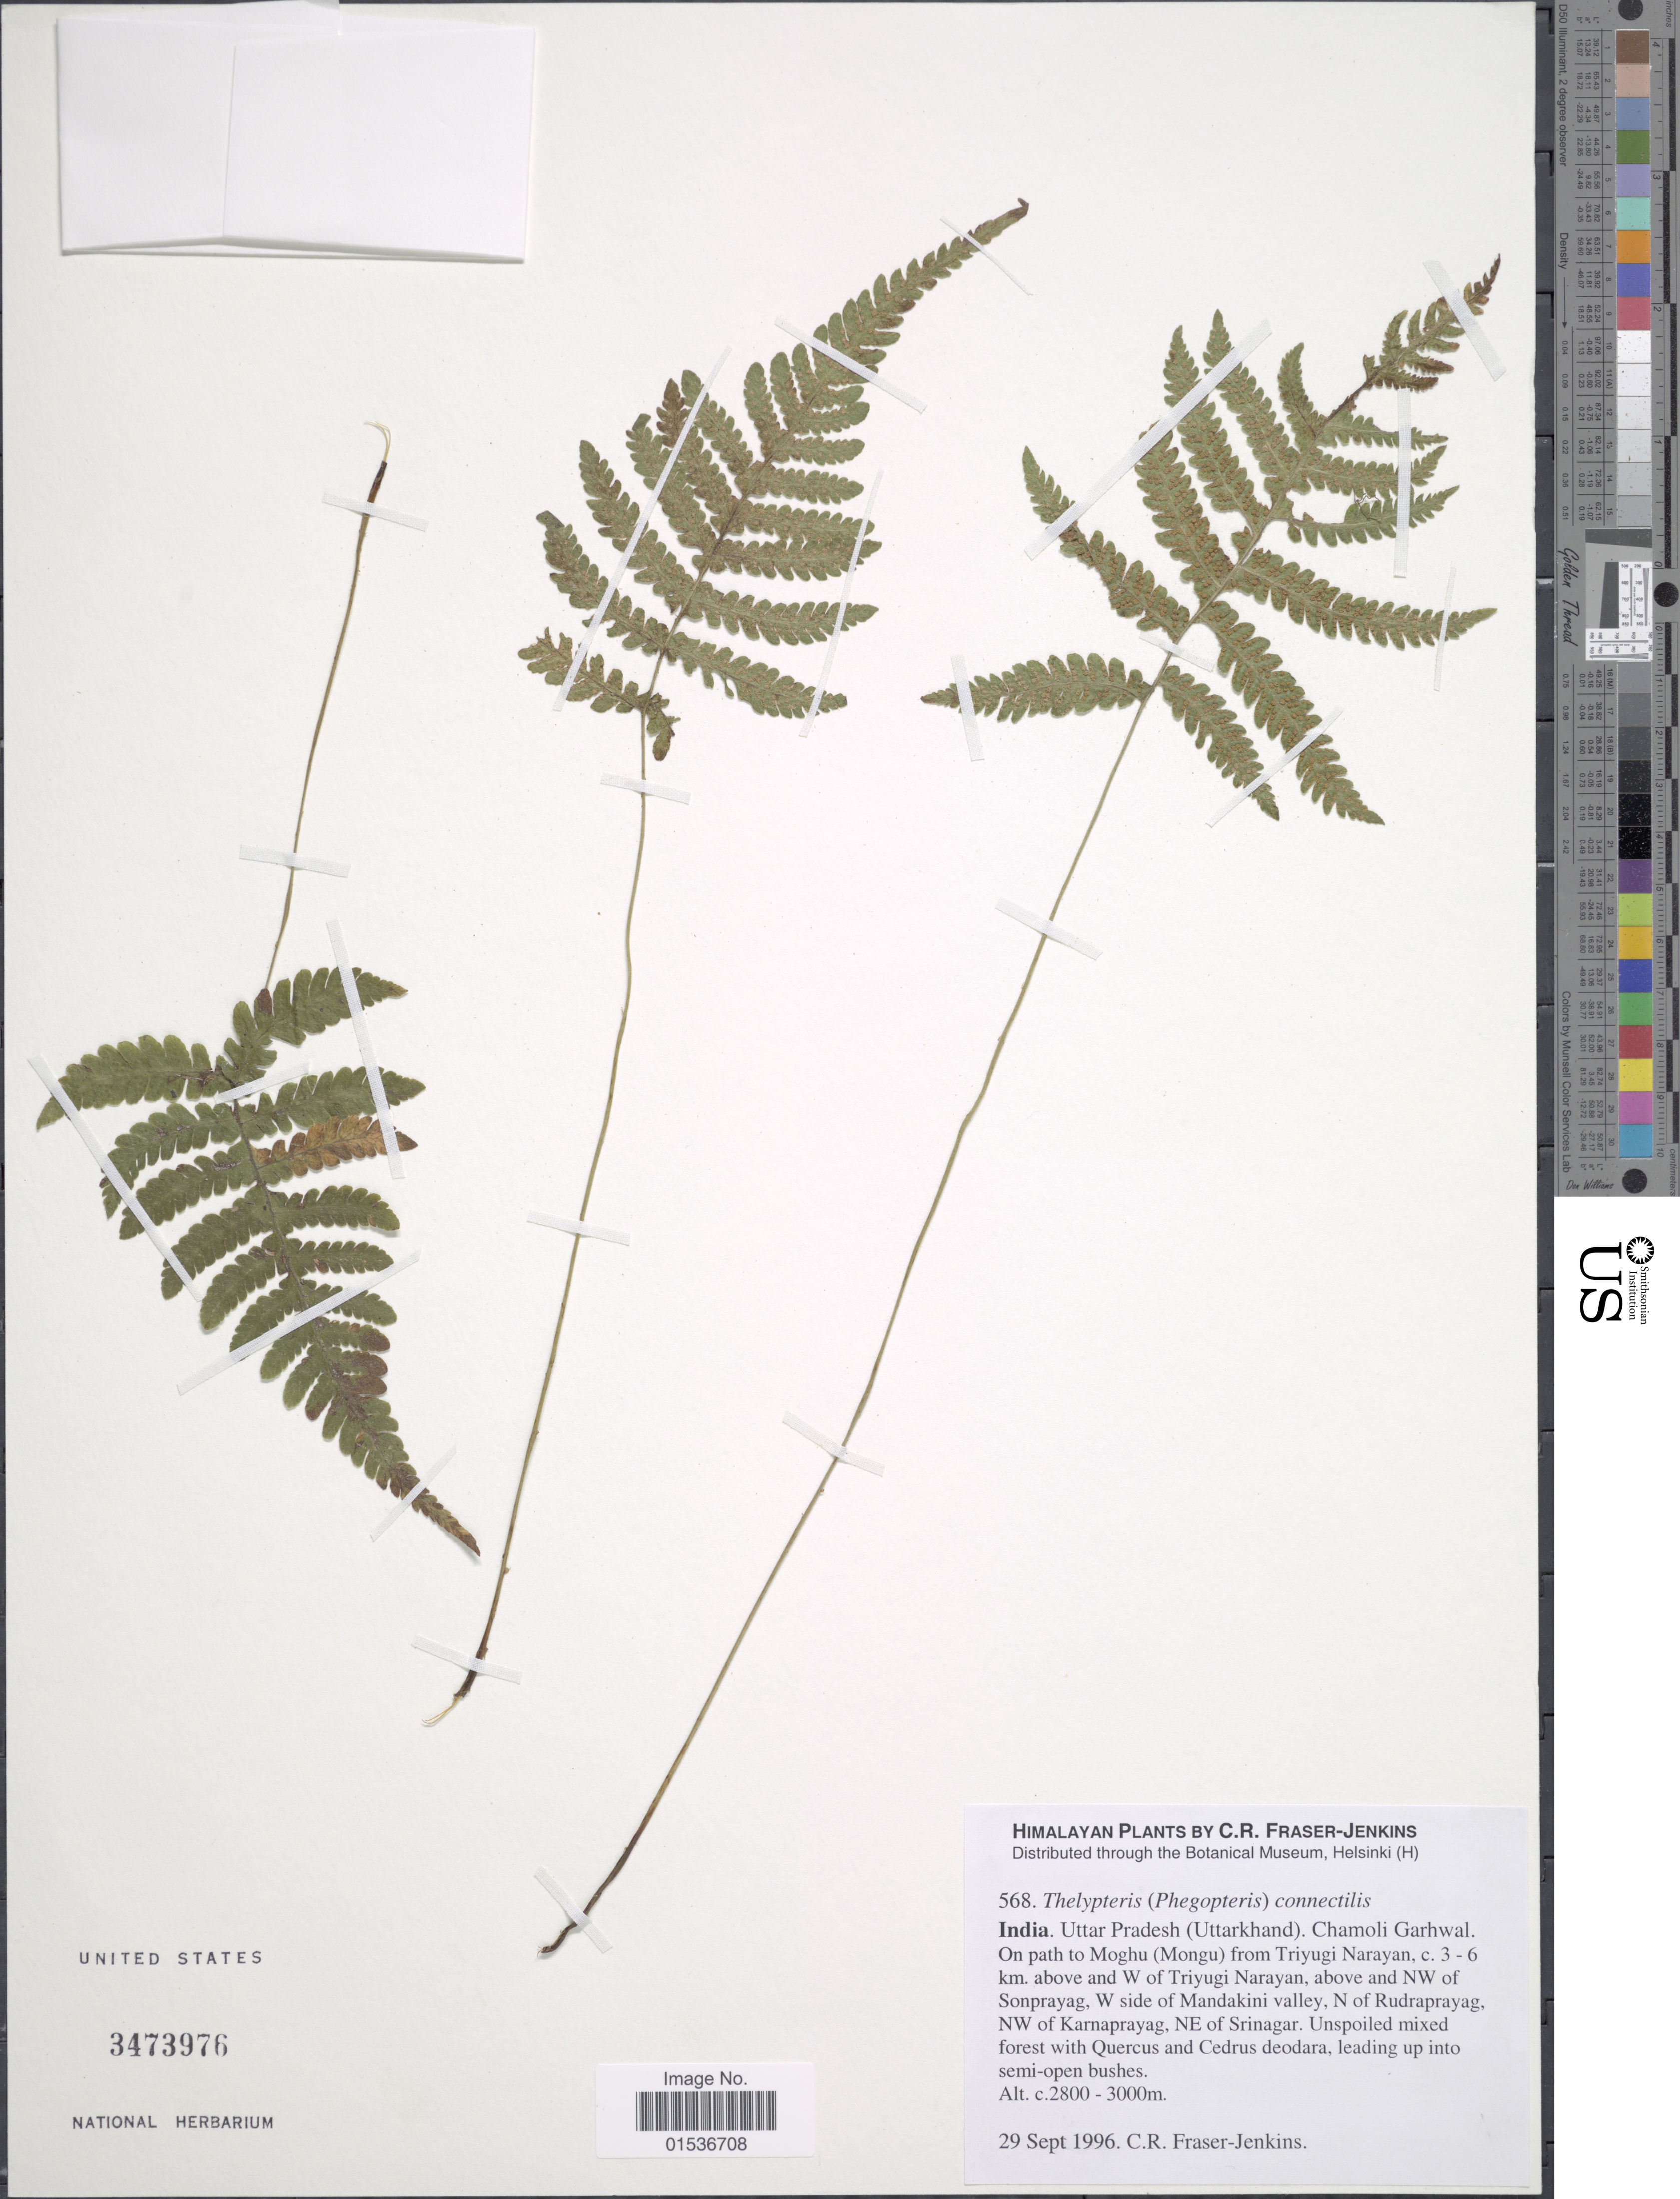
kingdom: Plantae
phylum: Tracheophyta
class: Polypodiopsida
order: Polypodiales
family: Thelypteridaceae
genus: Phegopteris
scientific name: Phegopteris connectilis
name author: (Michx.) Watt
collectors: C. R. Fraser-Jenkins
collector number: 568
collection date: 1996-09-29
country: India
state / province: Uttar Pradesh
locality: India. Uttar Pradesh (Uttarkhand). Chamoli Garhwal. On path to Moghu (Mongu) from Triyugi Narayan, c. 3-6 km. above and W of Triyugi Narayan, above and NW of Sonprayag, W side of Mandakini valley, N of Rudraprayag, NW of Karnaprayag, NE of Srinagar.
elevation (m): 2800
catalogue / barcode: US 3473976